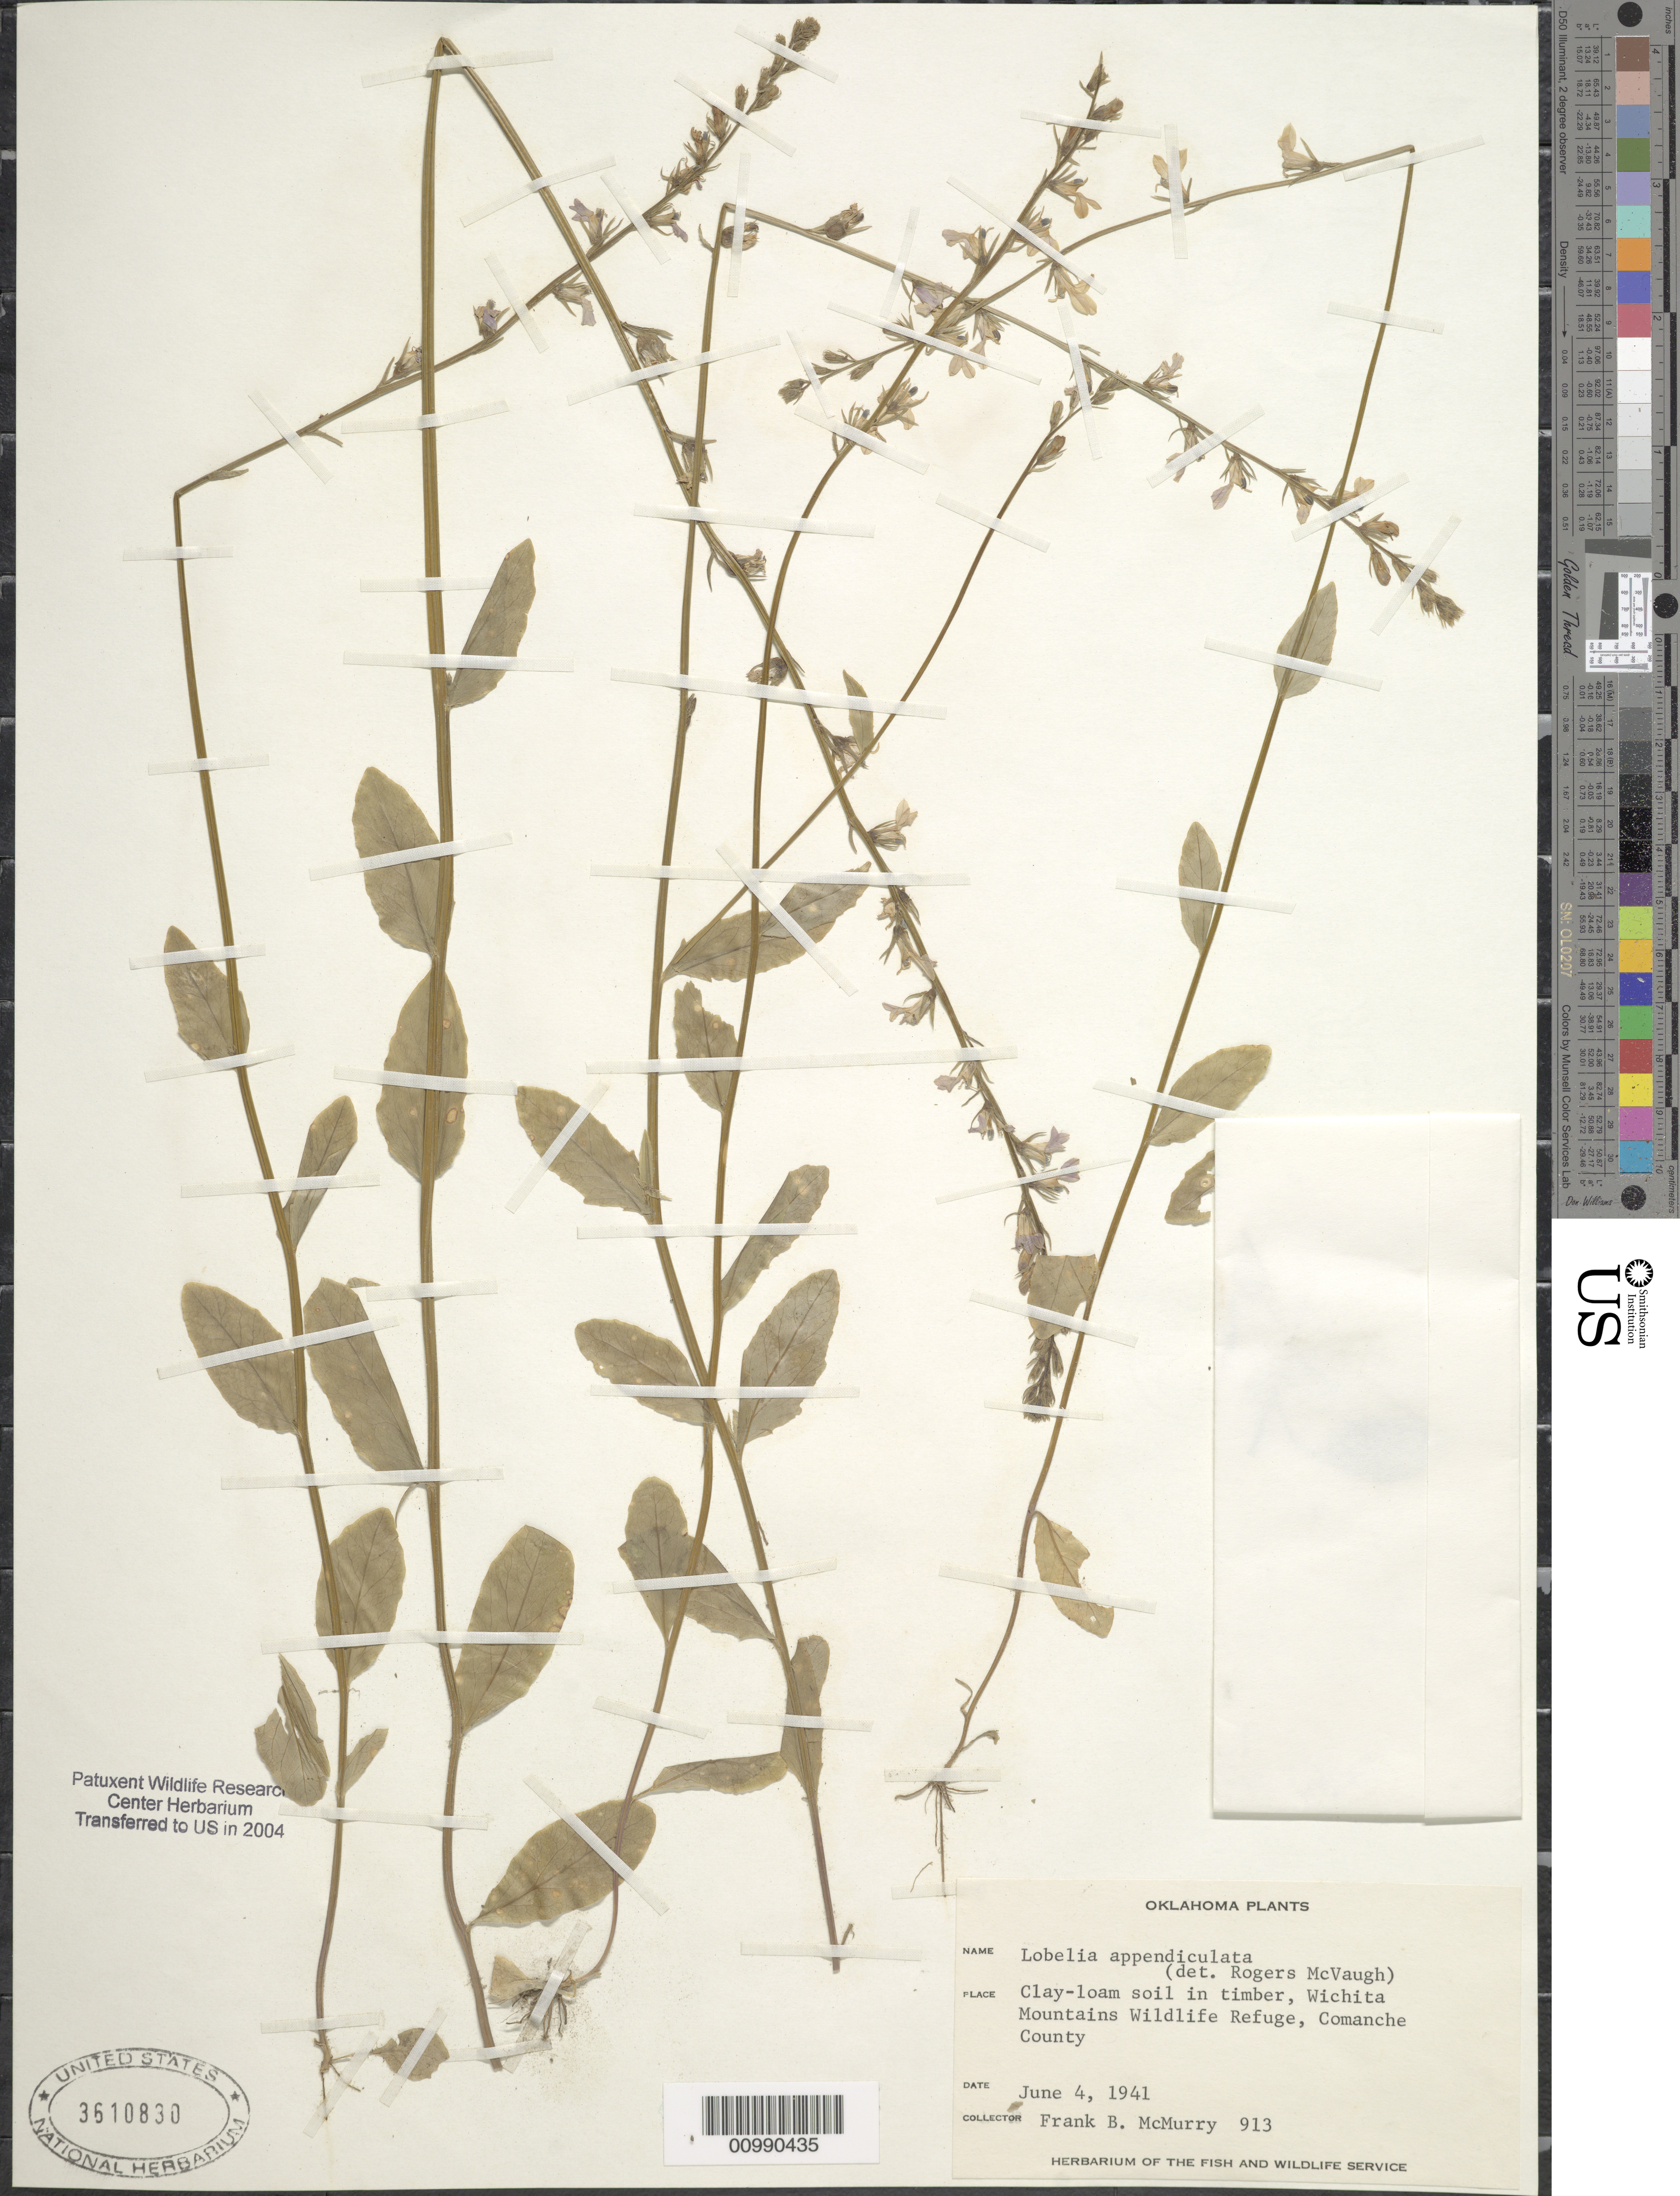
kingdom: Plantae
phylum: Tracheophyta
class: Magnoliopsida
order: Asterales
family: Campanulaceae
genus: Lobelia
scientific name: Lobelia appendiculata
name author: A. DC.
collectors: F. B. McMurry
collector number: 913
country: United States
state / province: Oklahoma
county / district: Comanche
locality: Wichita Mountains Wildlife Refuge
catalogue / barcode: US 3610830